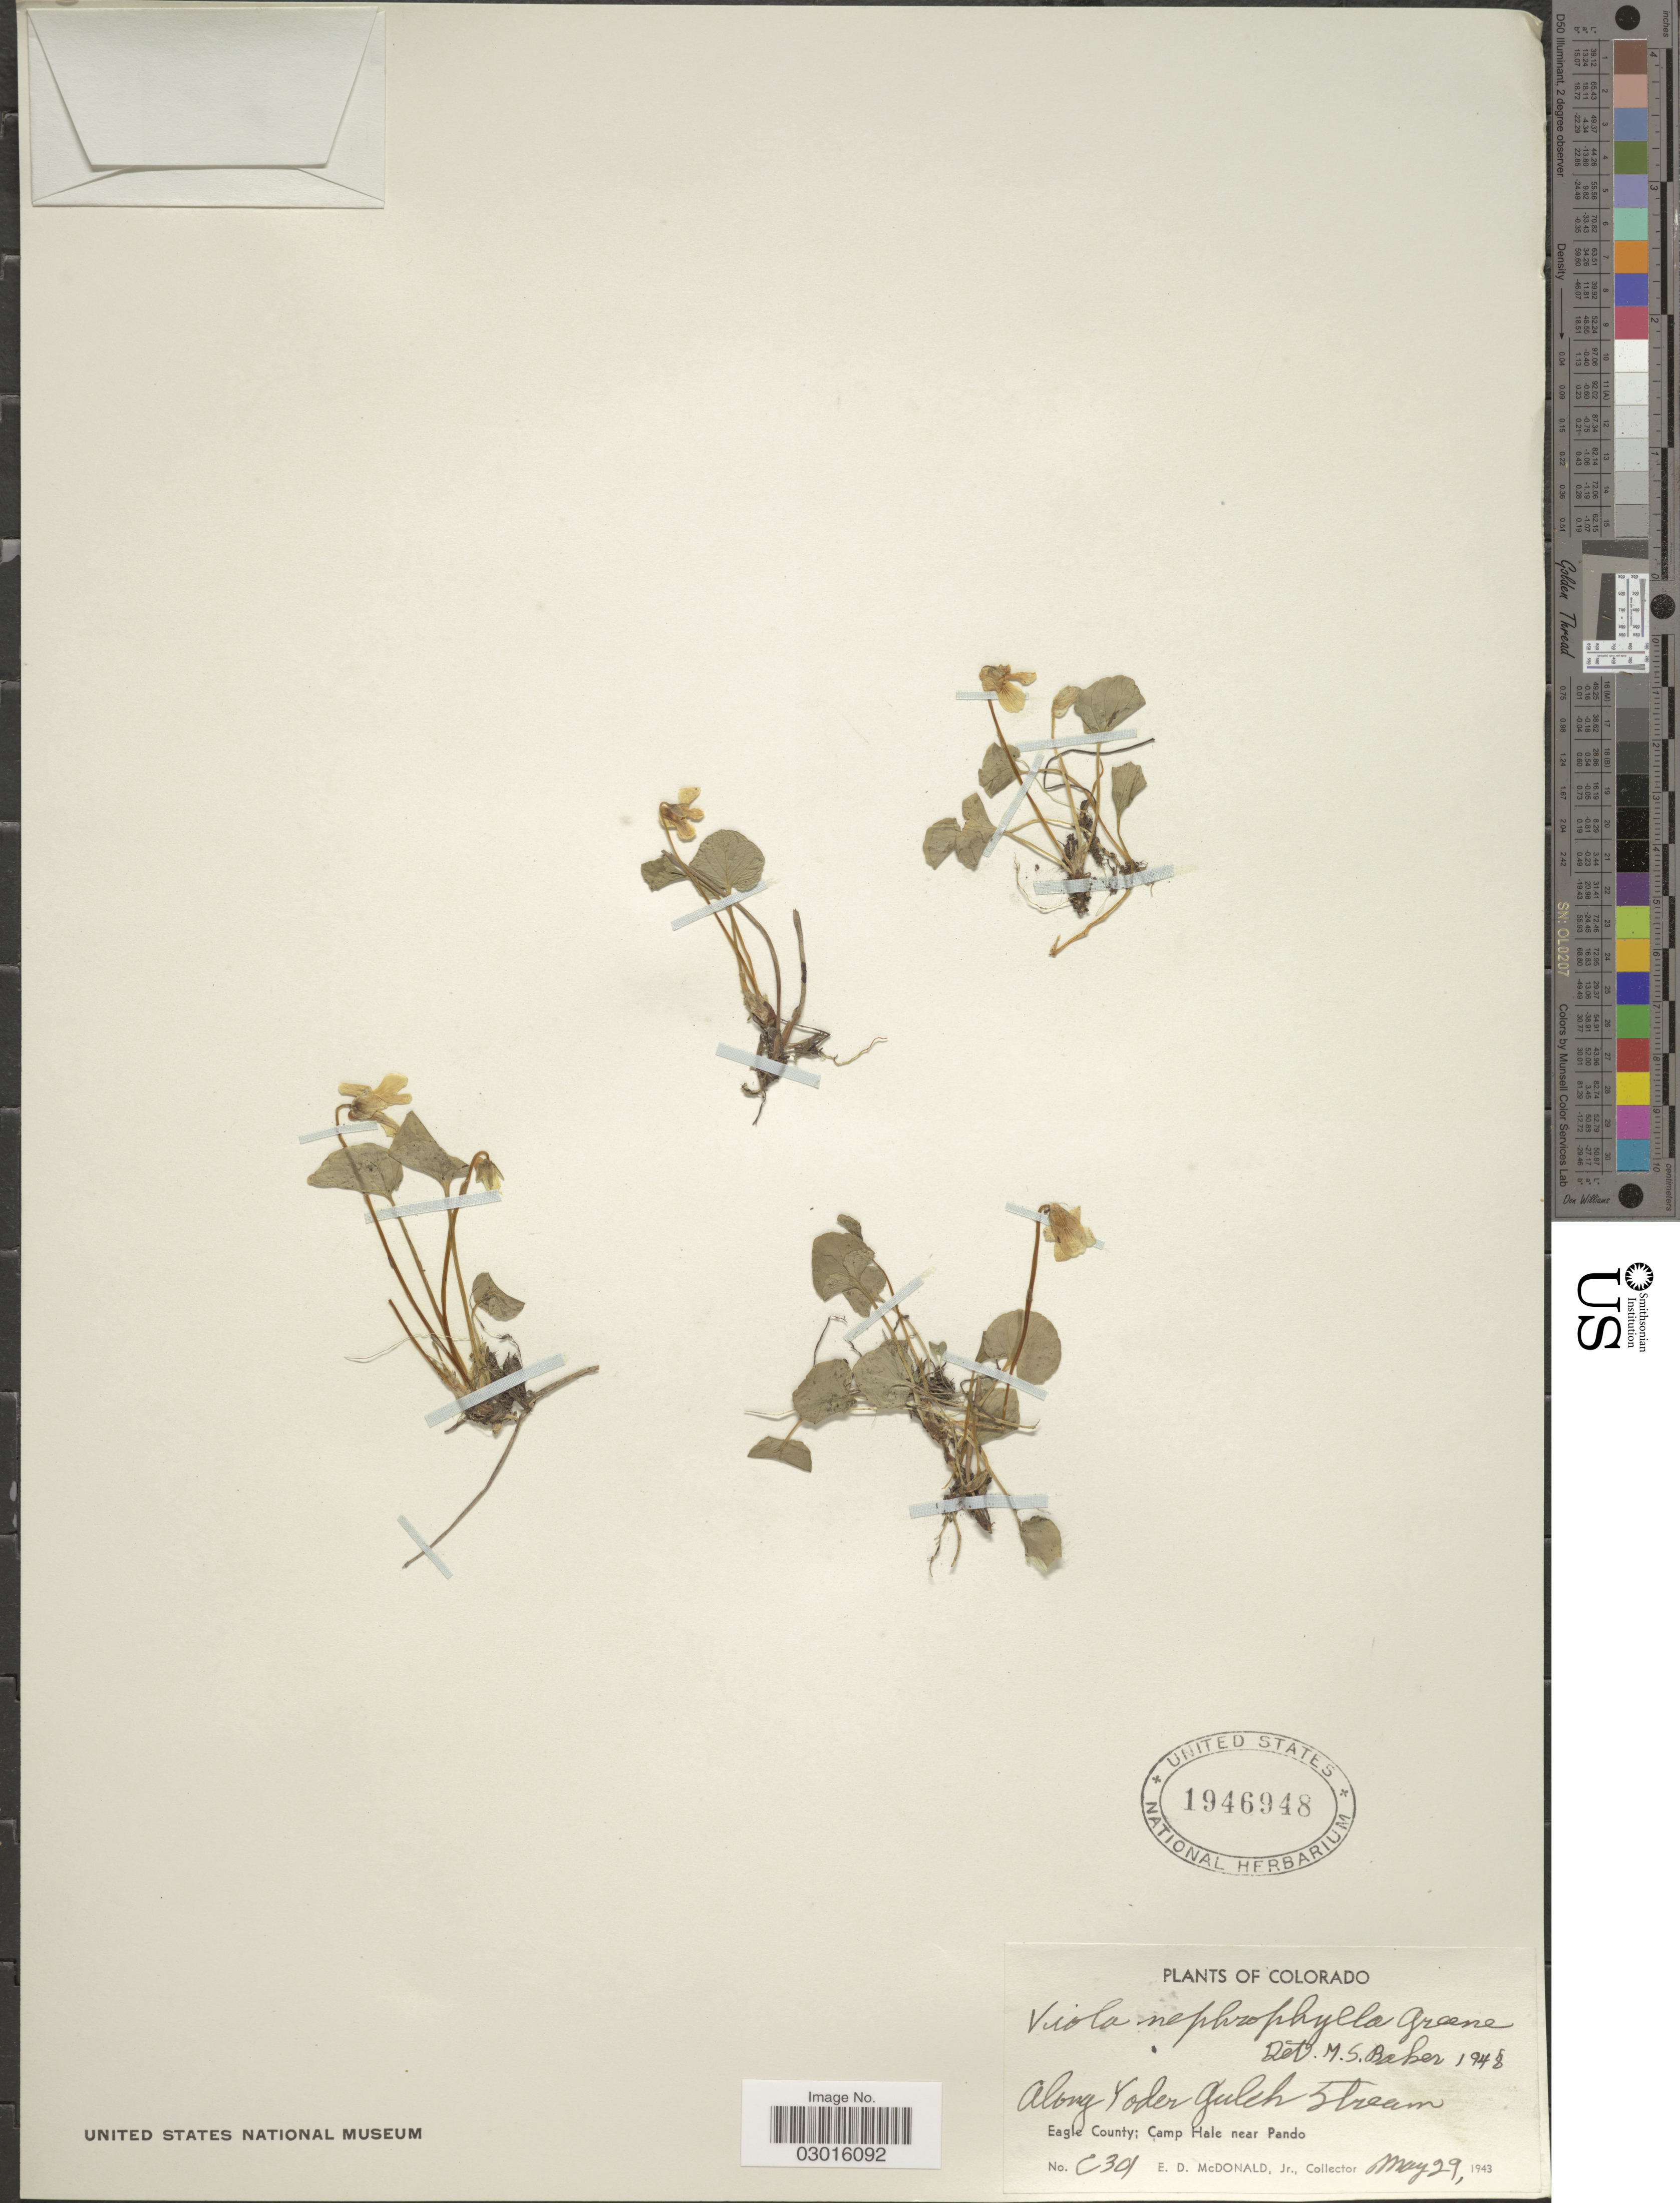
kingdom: Plantae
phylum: Tracheophyta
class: Magnoliopsida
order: Malpighiales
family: Violaceae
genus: Viola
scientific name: Viola nephrophylla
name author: Greene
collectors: E. D. McDonald Jr.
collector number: C301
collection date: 1943-05-29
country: United States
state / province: Colorado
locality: Along Yoder gulch stream, Eagle County; Camp Hale near Pando.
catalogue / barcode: US 1946948